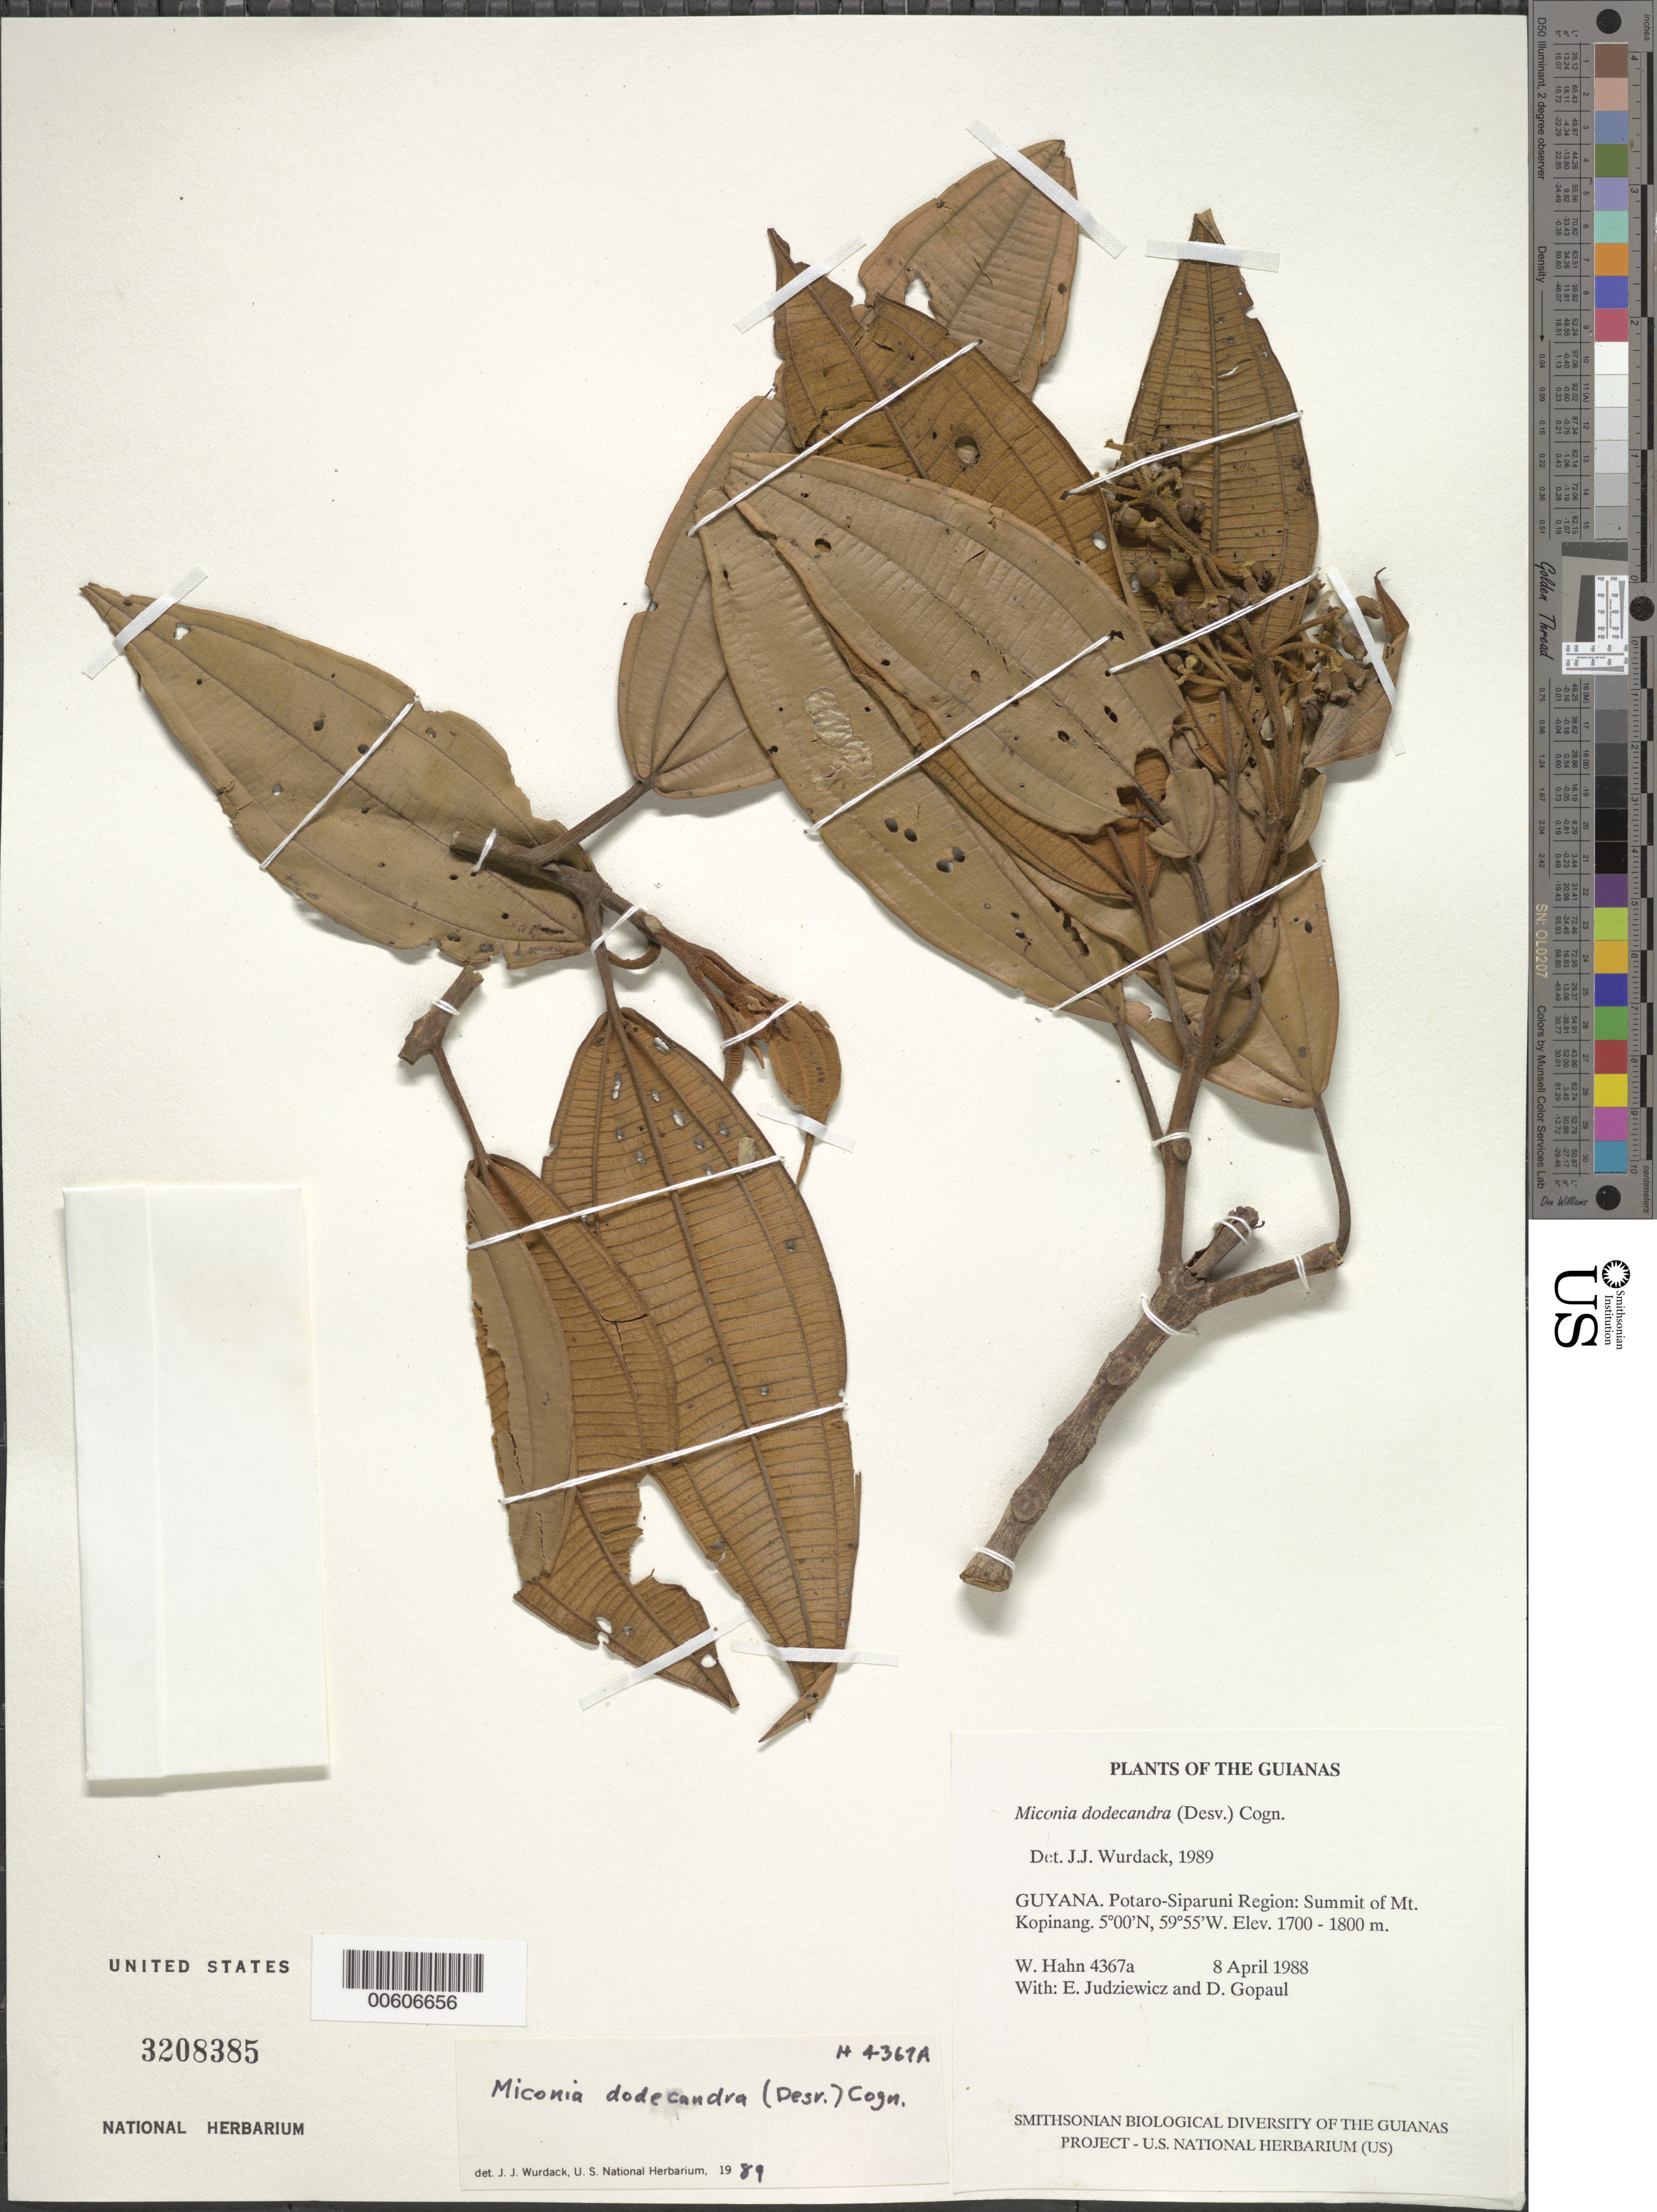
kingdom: Plantae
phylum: Tracheophyta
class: Magnoliopsida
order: Myrtales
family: Melastomataceae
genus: Miconia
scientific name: Miconia dodecandra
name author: Cogn.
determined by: Wurdack, John J., (US), US (UNITED STATES)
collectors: W. Hahn, E. J. Judziewicz & D. Gopaul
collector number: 4367 a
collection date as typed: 8 April 1988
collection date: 1988-04-08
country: Guyana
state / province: Potaro-Siparuni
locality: Summit of Mt. Kopinang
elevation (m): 1700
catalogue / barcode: US 3208385